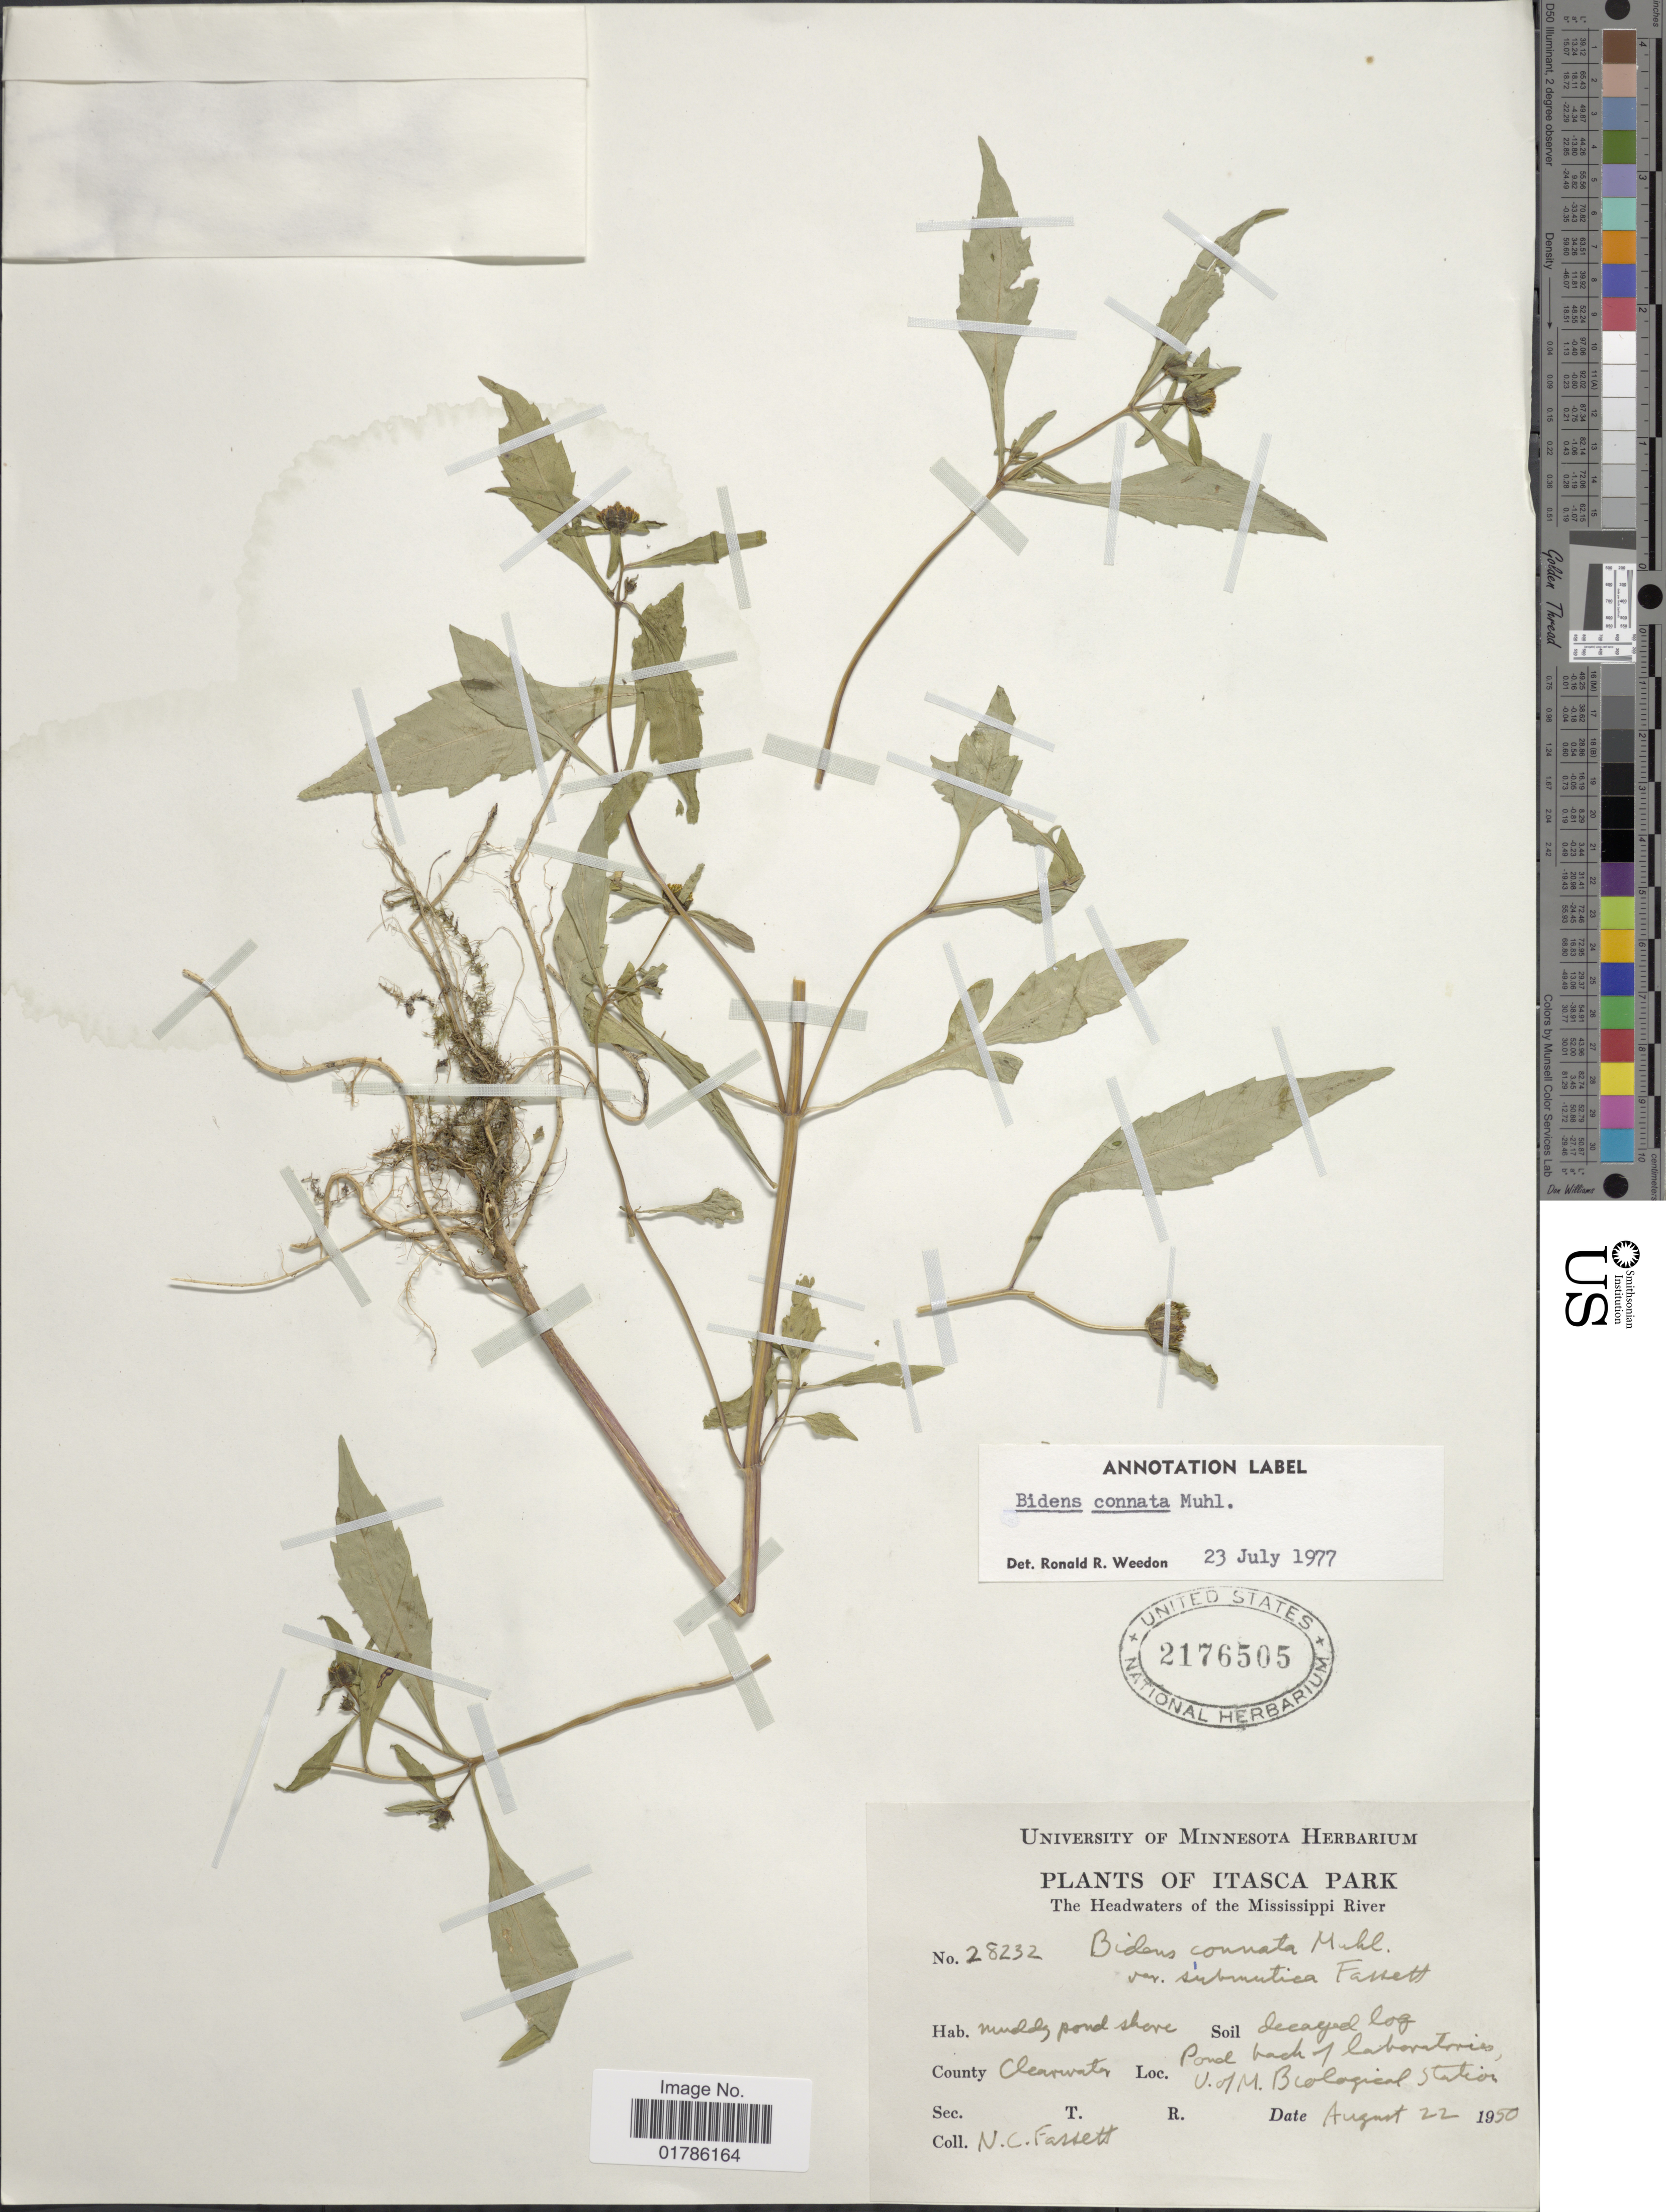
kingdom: Plantae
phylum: Tracheophyta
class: Magnoliopsida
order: Asterales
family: Asteraceae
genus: Bidens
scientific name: Bidens connata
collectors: N. C. Fassett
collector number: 28232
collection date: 1950-08-22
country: United States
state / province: Minnesota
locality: Itasca Park, the Headwaters of the Mississippi River, muddy pond shore, County Clearwater, Pond back of laboratories, U. of M. Biological Station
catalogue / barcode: US 2176505